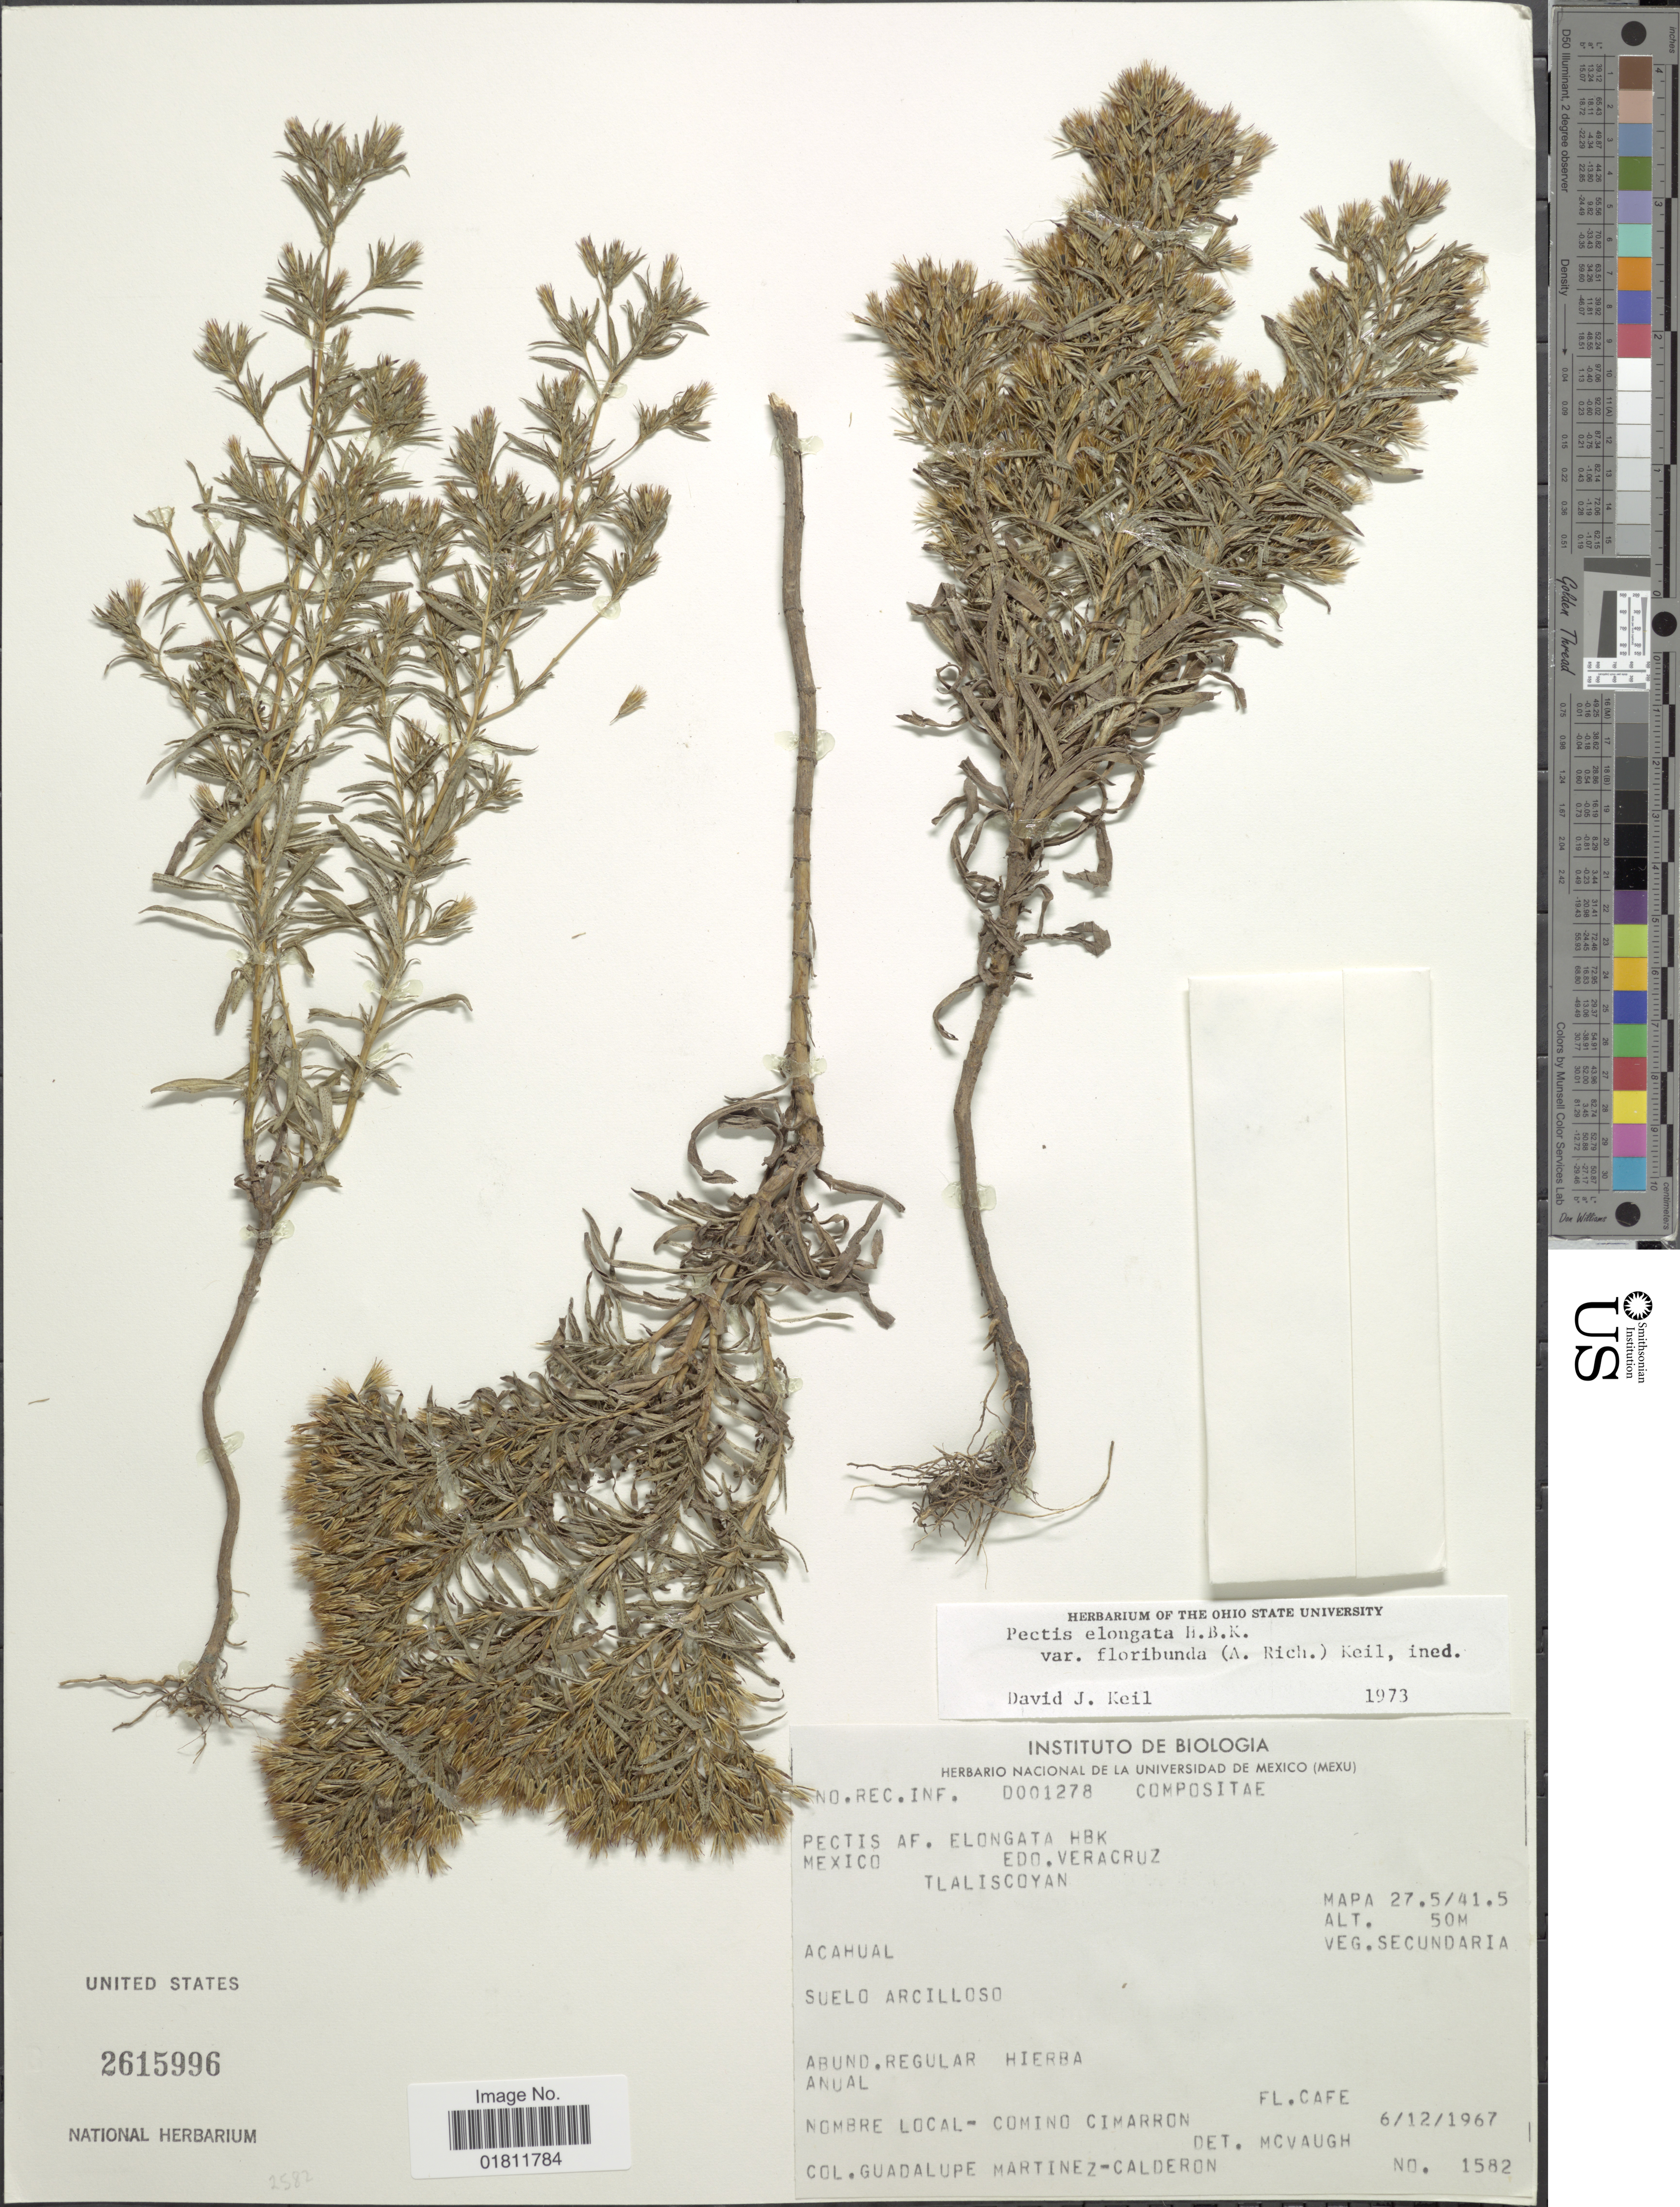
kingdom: Plantae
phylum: Tracheophyta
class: Magnoliopsida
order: Asterales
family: Asteraceae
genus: Pectis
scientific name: Pectis elongata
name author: Kunth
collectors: G. Martinez-C.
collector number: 1582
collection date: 1967-06-12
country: Mexico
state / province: Veracruz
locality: Mexico, Edo Veracruz. Tlaliscoyan. Acahual.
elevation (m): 50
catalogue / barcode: US 2615996